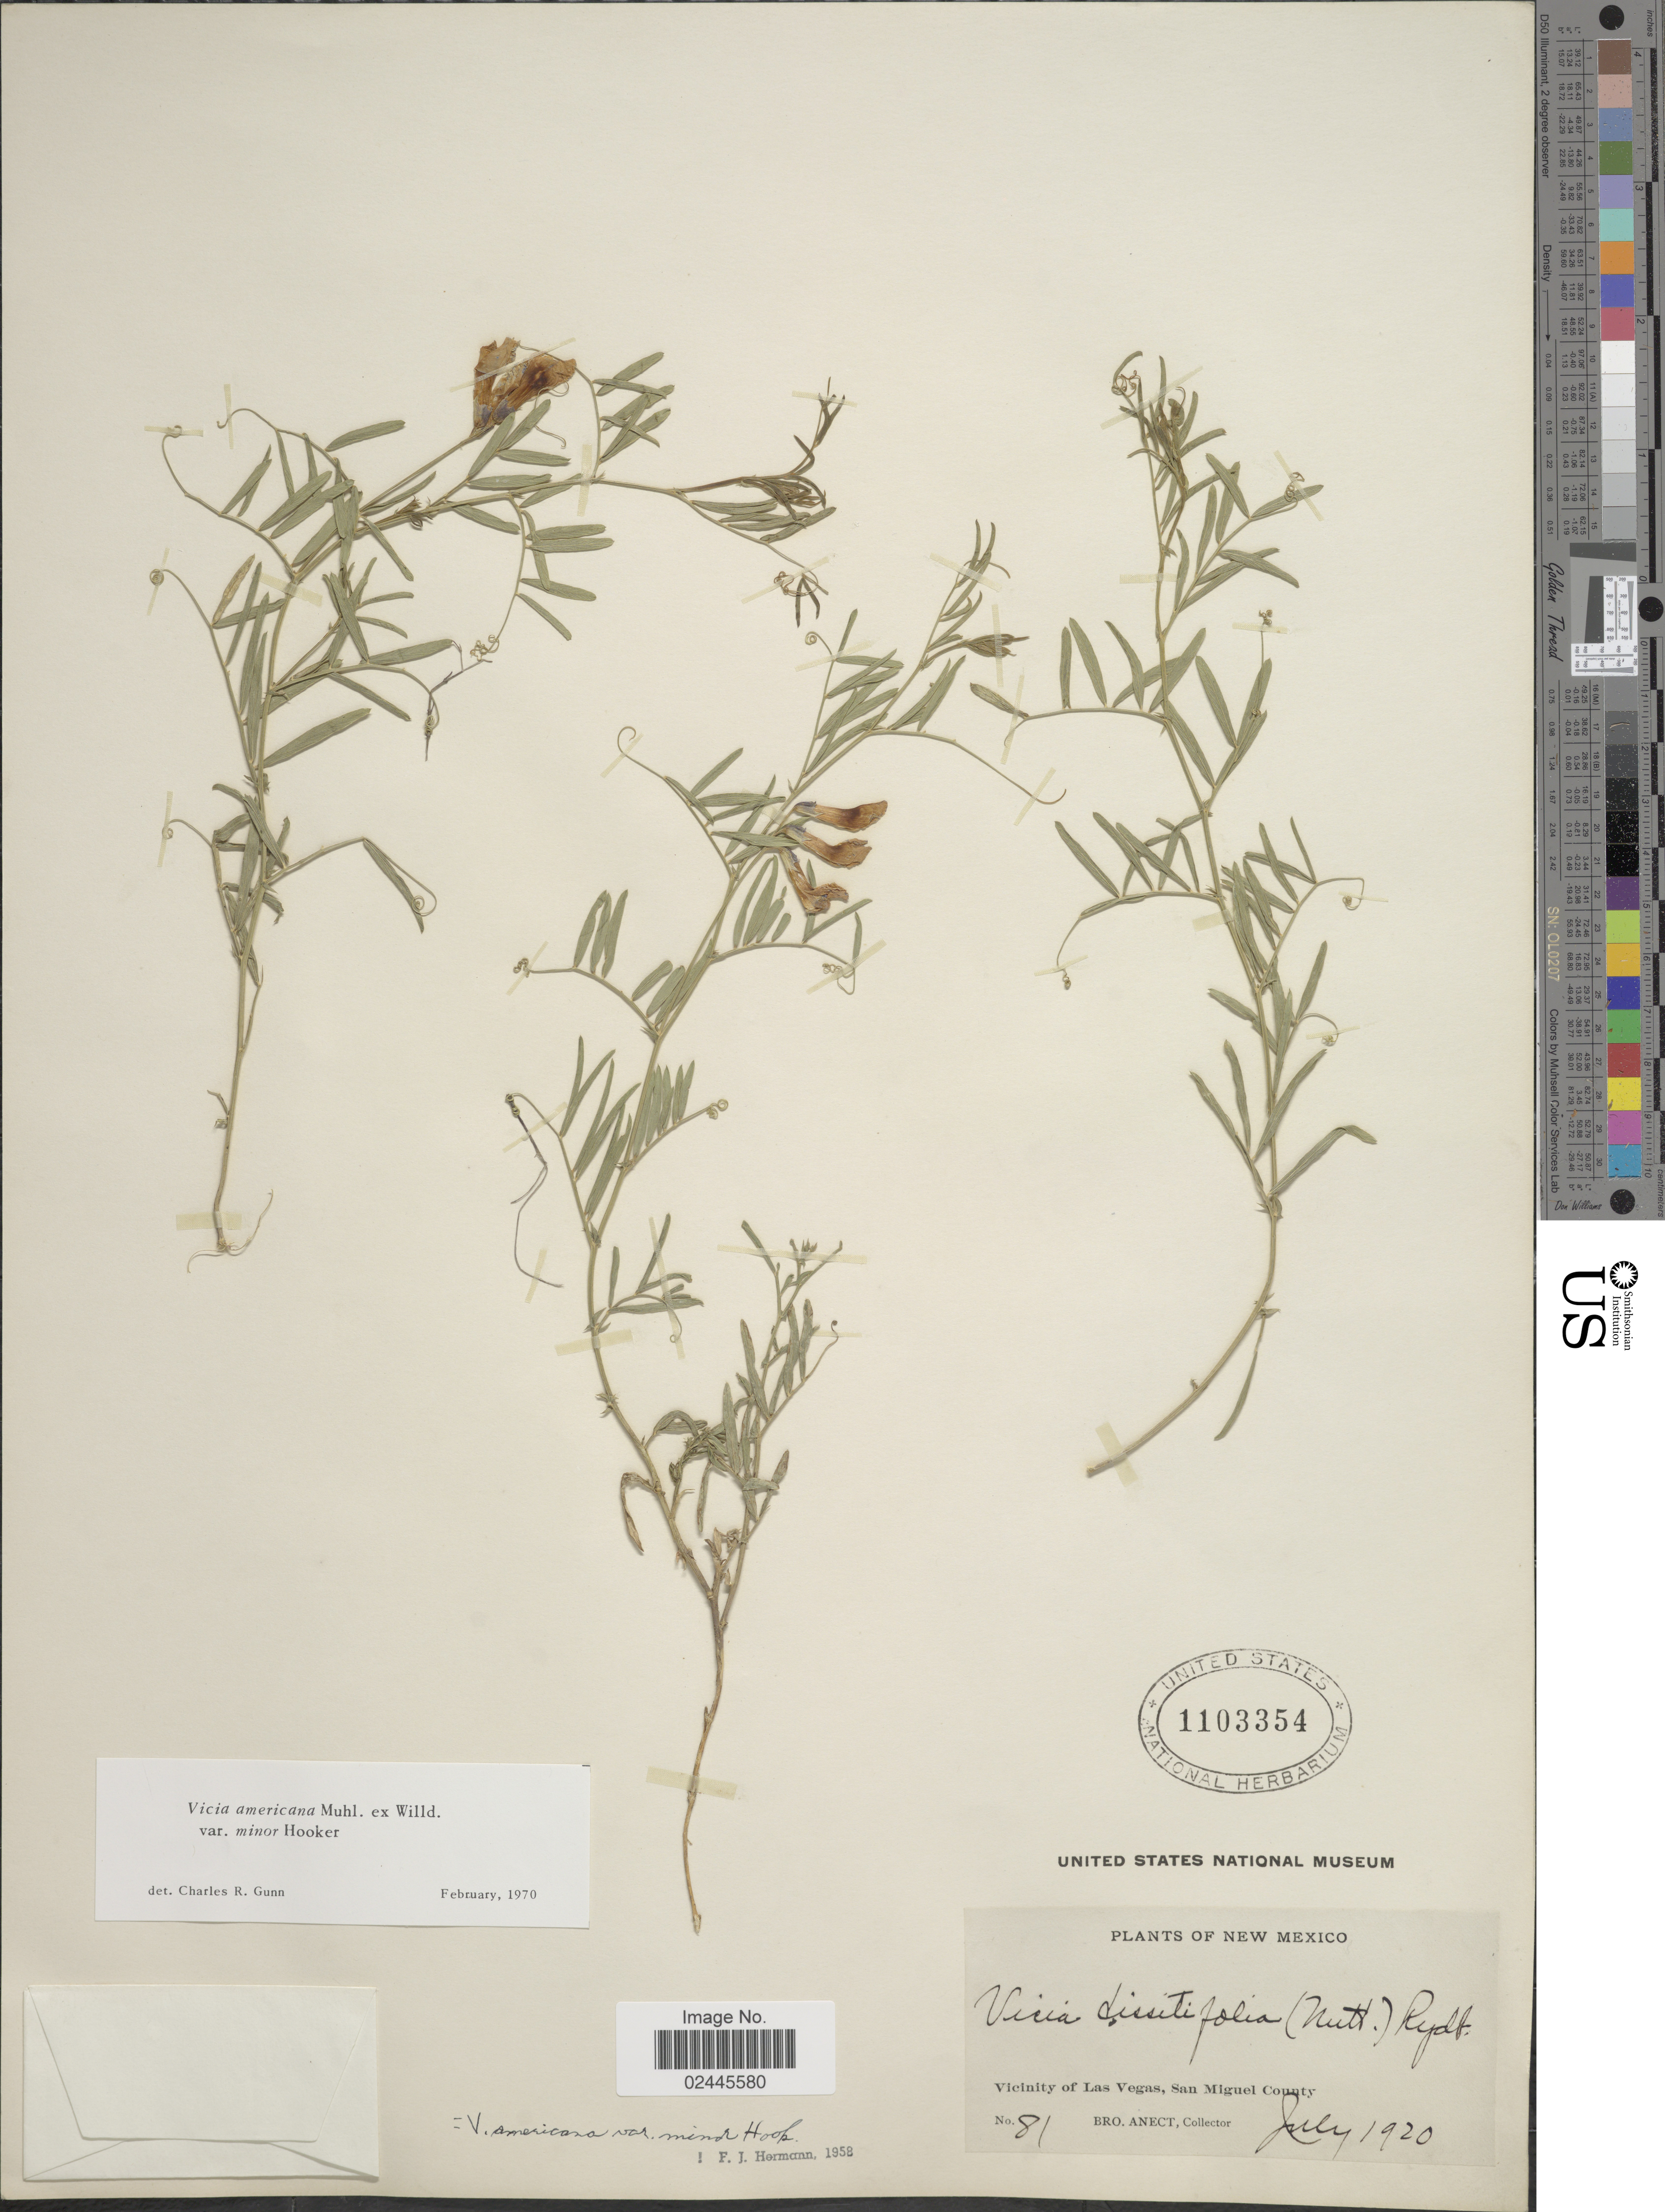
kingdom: Plantae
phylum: Tracheophyta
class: Magnoliopsida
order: Fabales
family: Fabaceae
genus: Vicia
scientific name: Vicia americana var. minor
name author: Hook.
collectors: B. Anect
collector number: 81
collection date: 1920-07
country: United States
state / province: New Mexico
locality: Vicinity of Las Vegas, San Miguel County.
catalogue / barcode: US 1103354